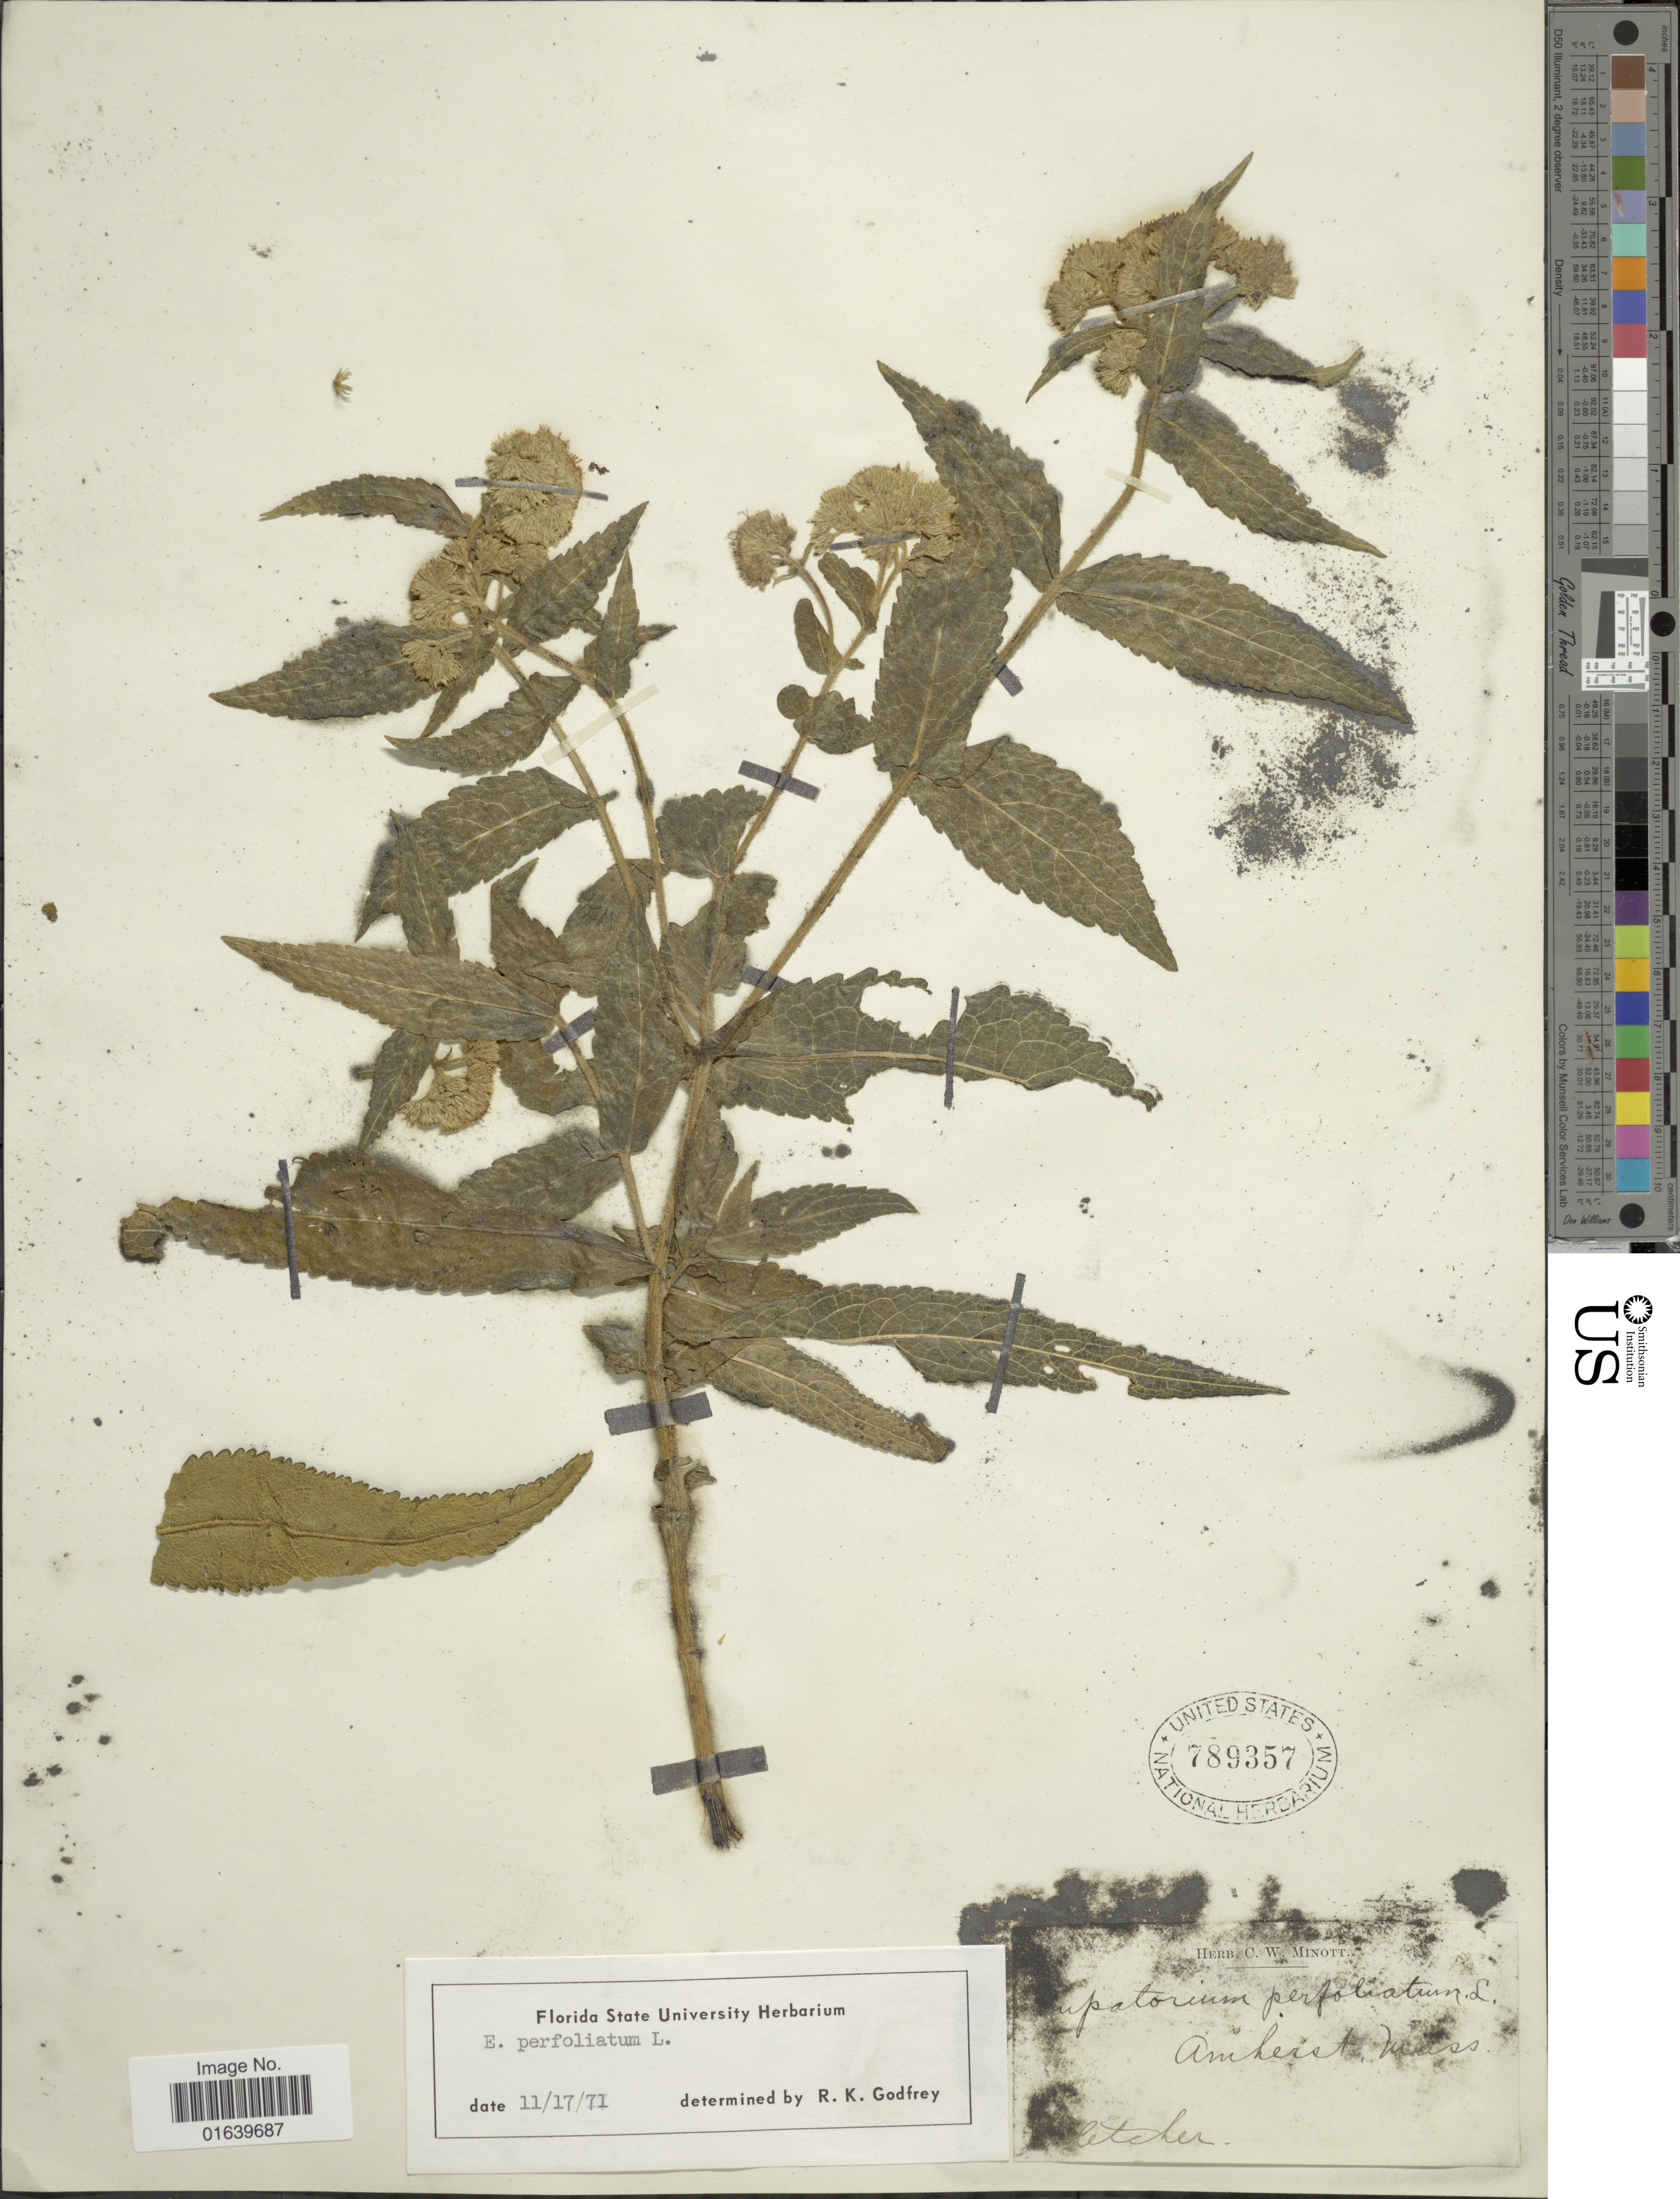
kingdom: Plantae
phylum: Tracheophyta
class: Magnoliopsida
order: Asterales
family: Asteraceae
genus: Eupatorium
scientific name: Eupatorium perfoliatum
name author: L.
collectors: -. Fletcher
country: United States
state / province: Massachusetts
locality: Amherst.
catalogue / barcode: US 789357